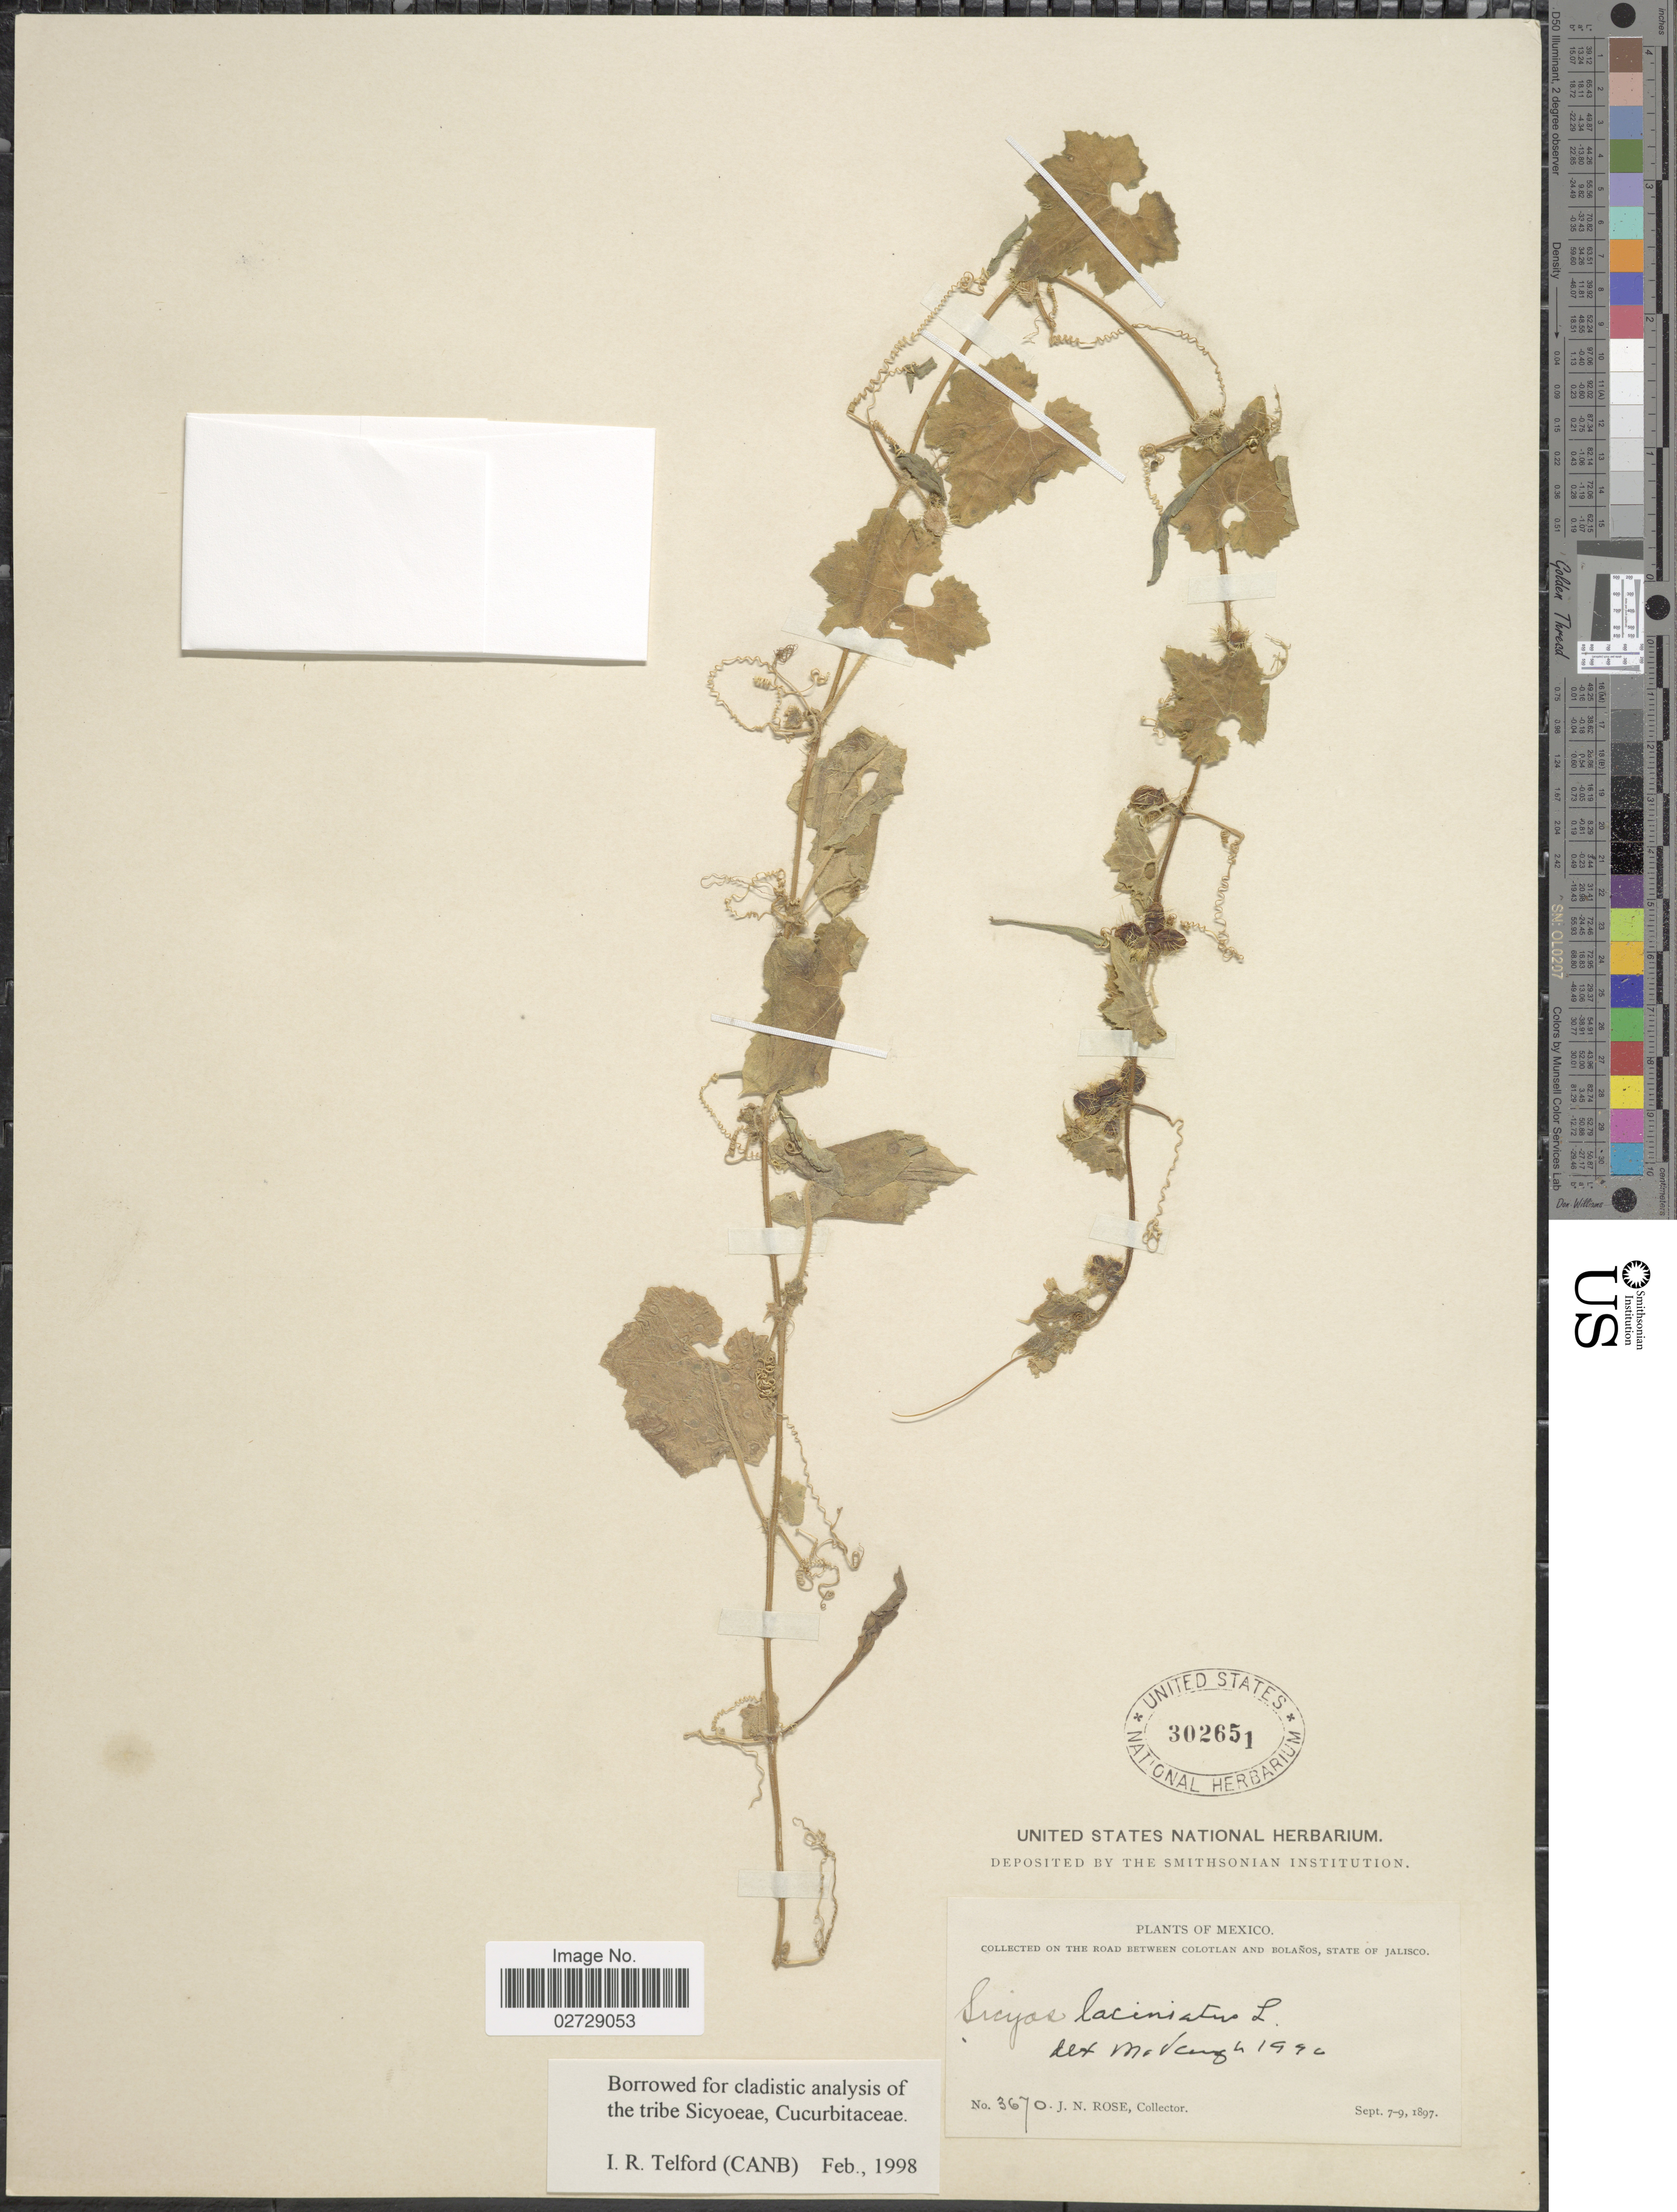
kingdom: Plantae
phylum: Tracheophyta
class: Magnoliopsida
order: Cucurbitales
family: Cucurbitaceae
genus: Sicyos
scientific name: Sicyos laciniatus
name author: L.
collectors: J. N. Rose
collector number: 3670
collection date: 1897-09-07/1897-09-09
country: Mexico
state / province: Jalisco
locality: On the road between Colotlan and Bolaños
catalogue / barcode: US 302651